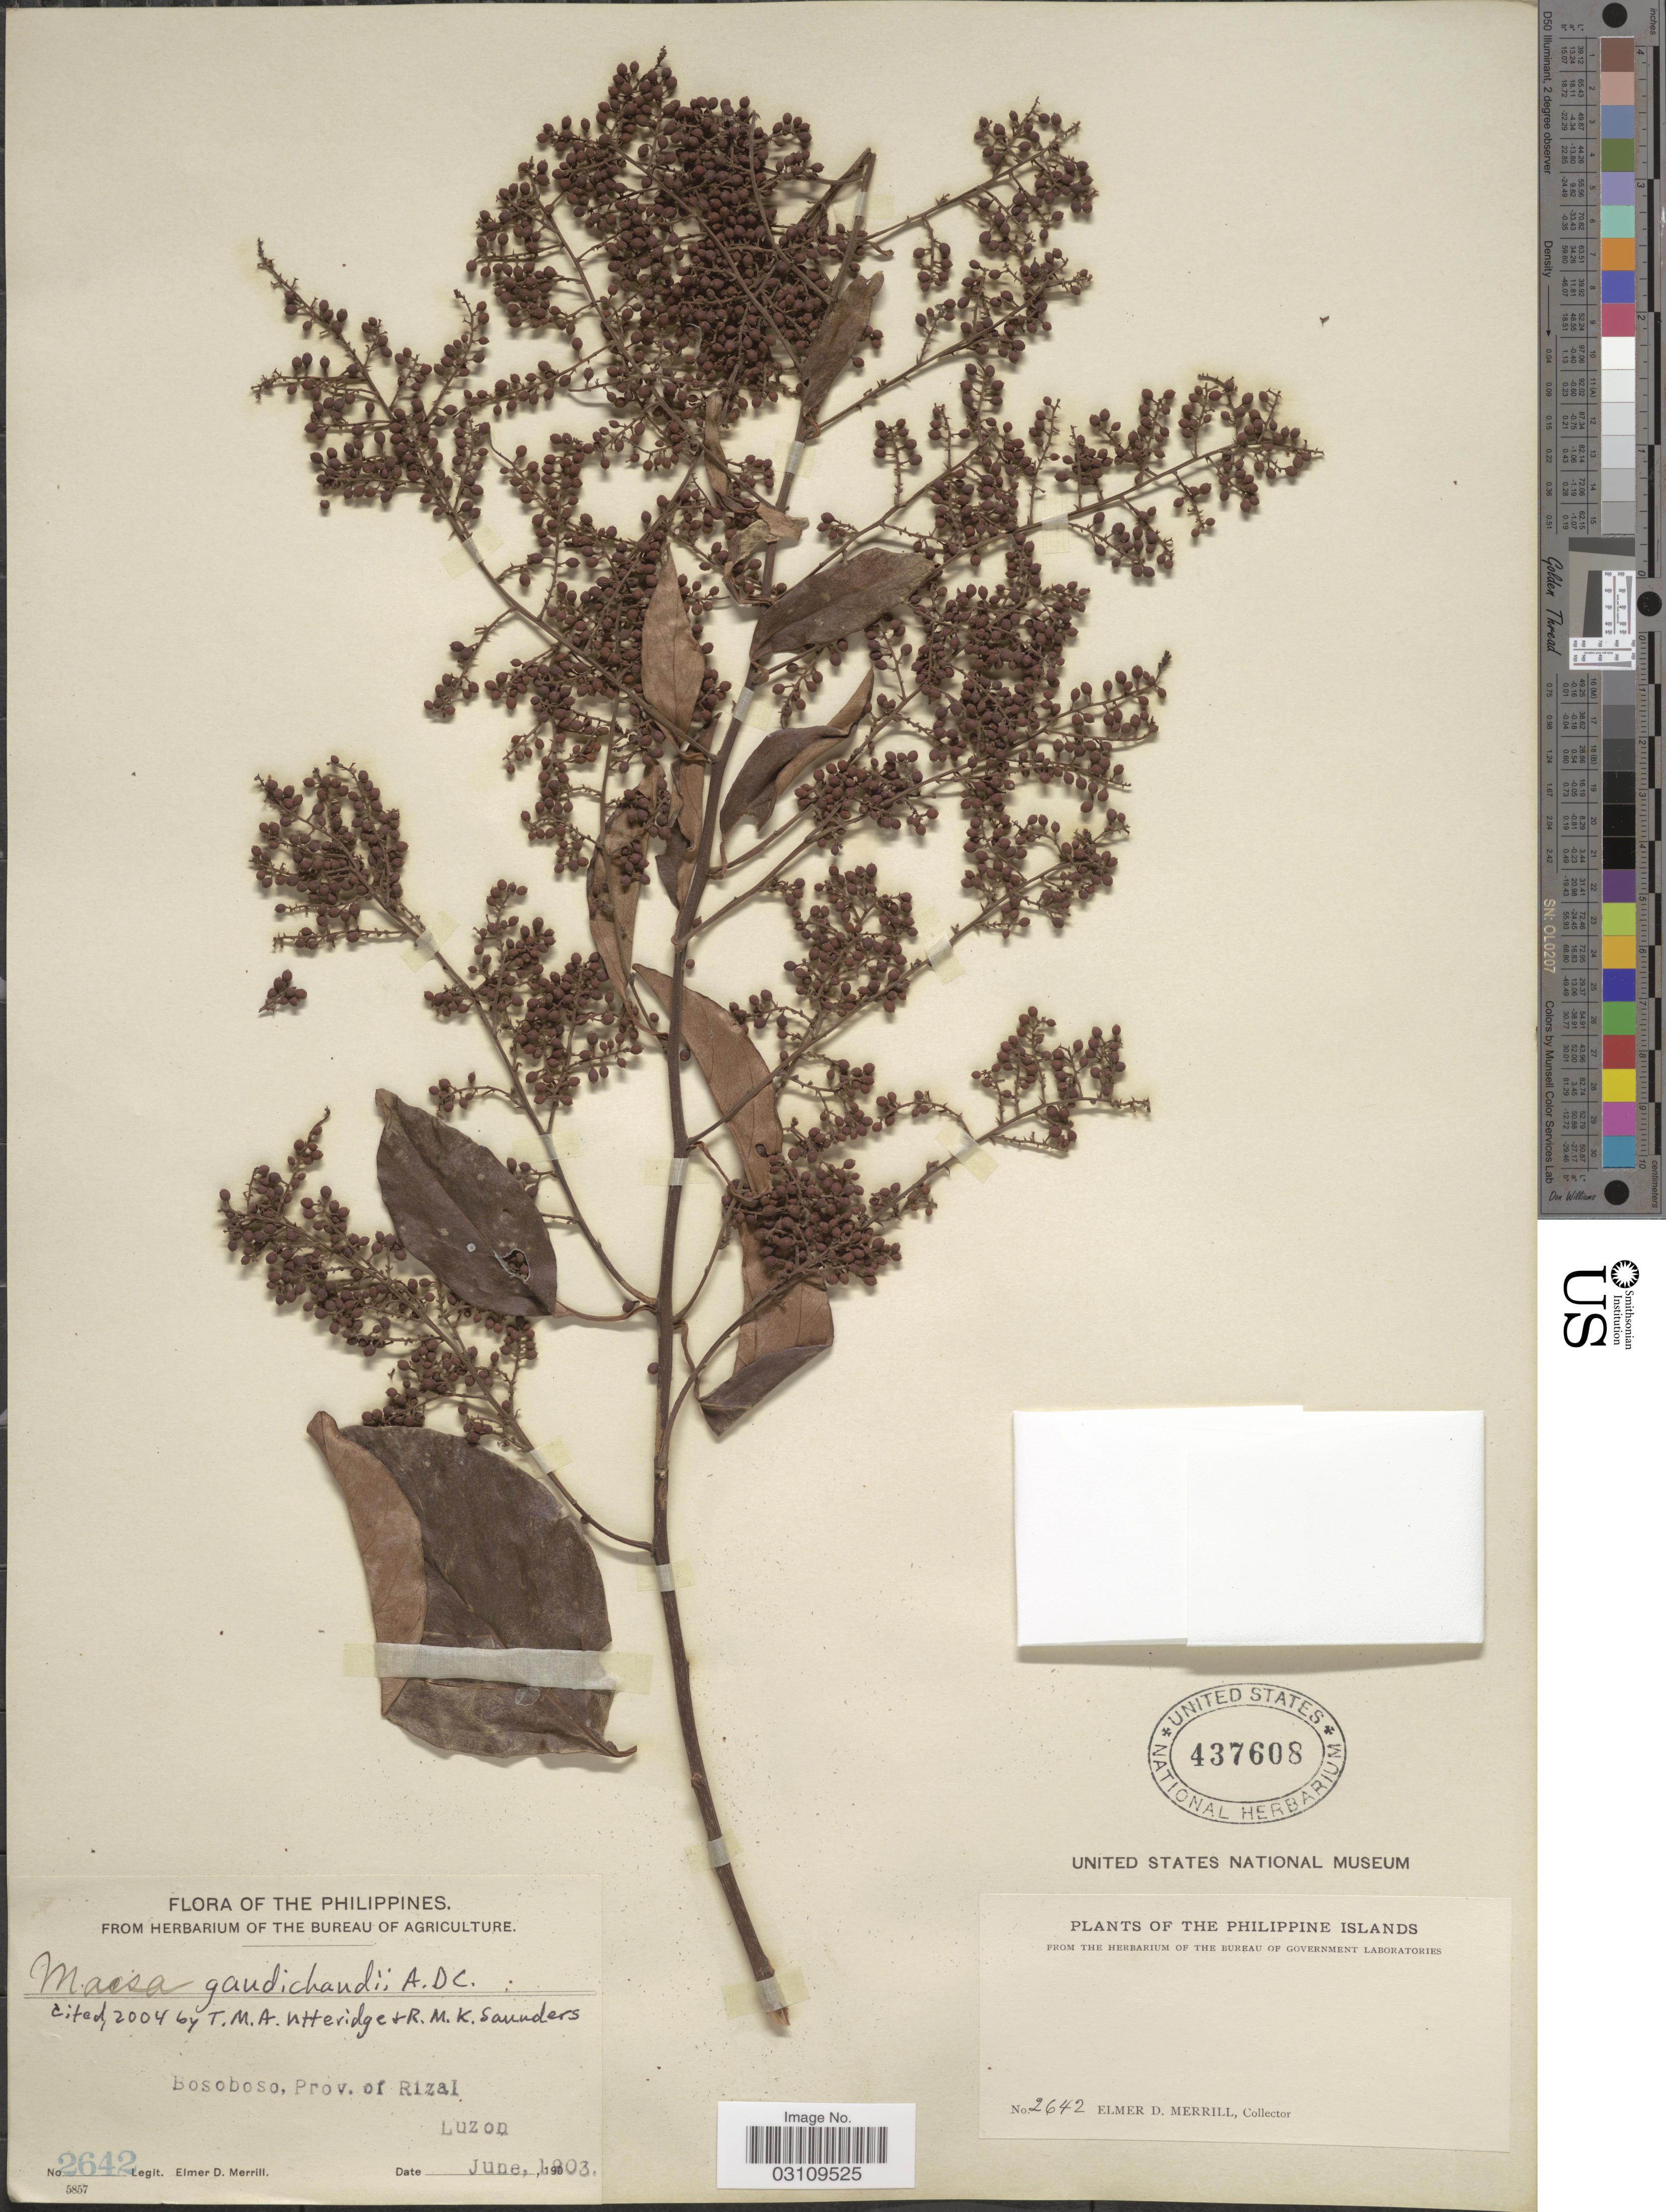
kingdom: Plantae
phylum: Tracheophyta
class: Magnoliopsida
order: Ericales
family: Primulaceae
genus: Maesa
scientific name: Maesa gaudichaudii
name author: A. DC.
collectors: E. D. Merrill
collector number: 2642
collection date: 1903-06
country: Philippines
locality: Bosoboso, Prov. of Rizal, Luzon.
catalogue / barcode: US 437608